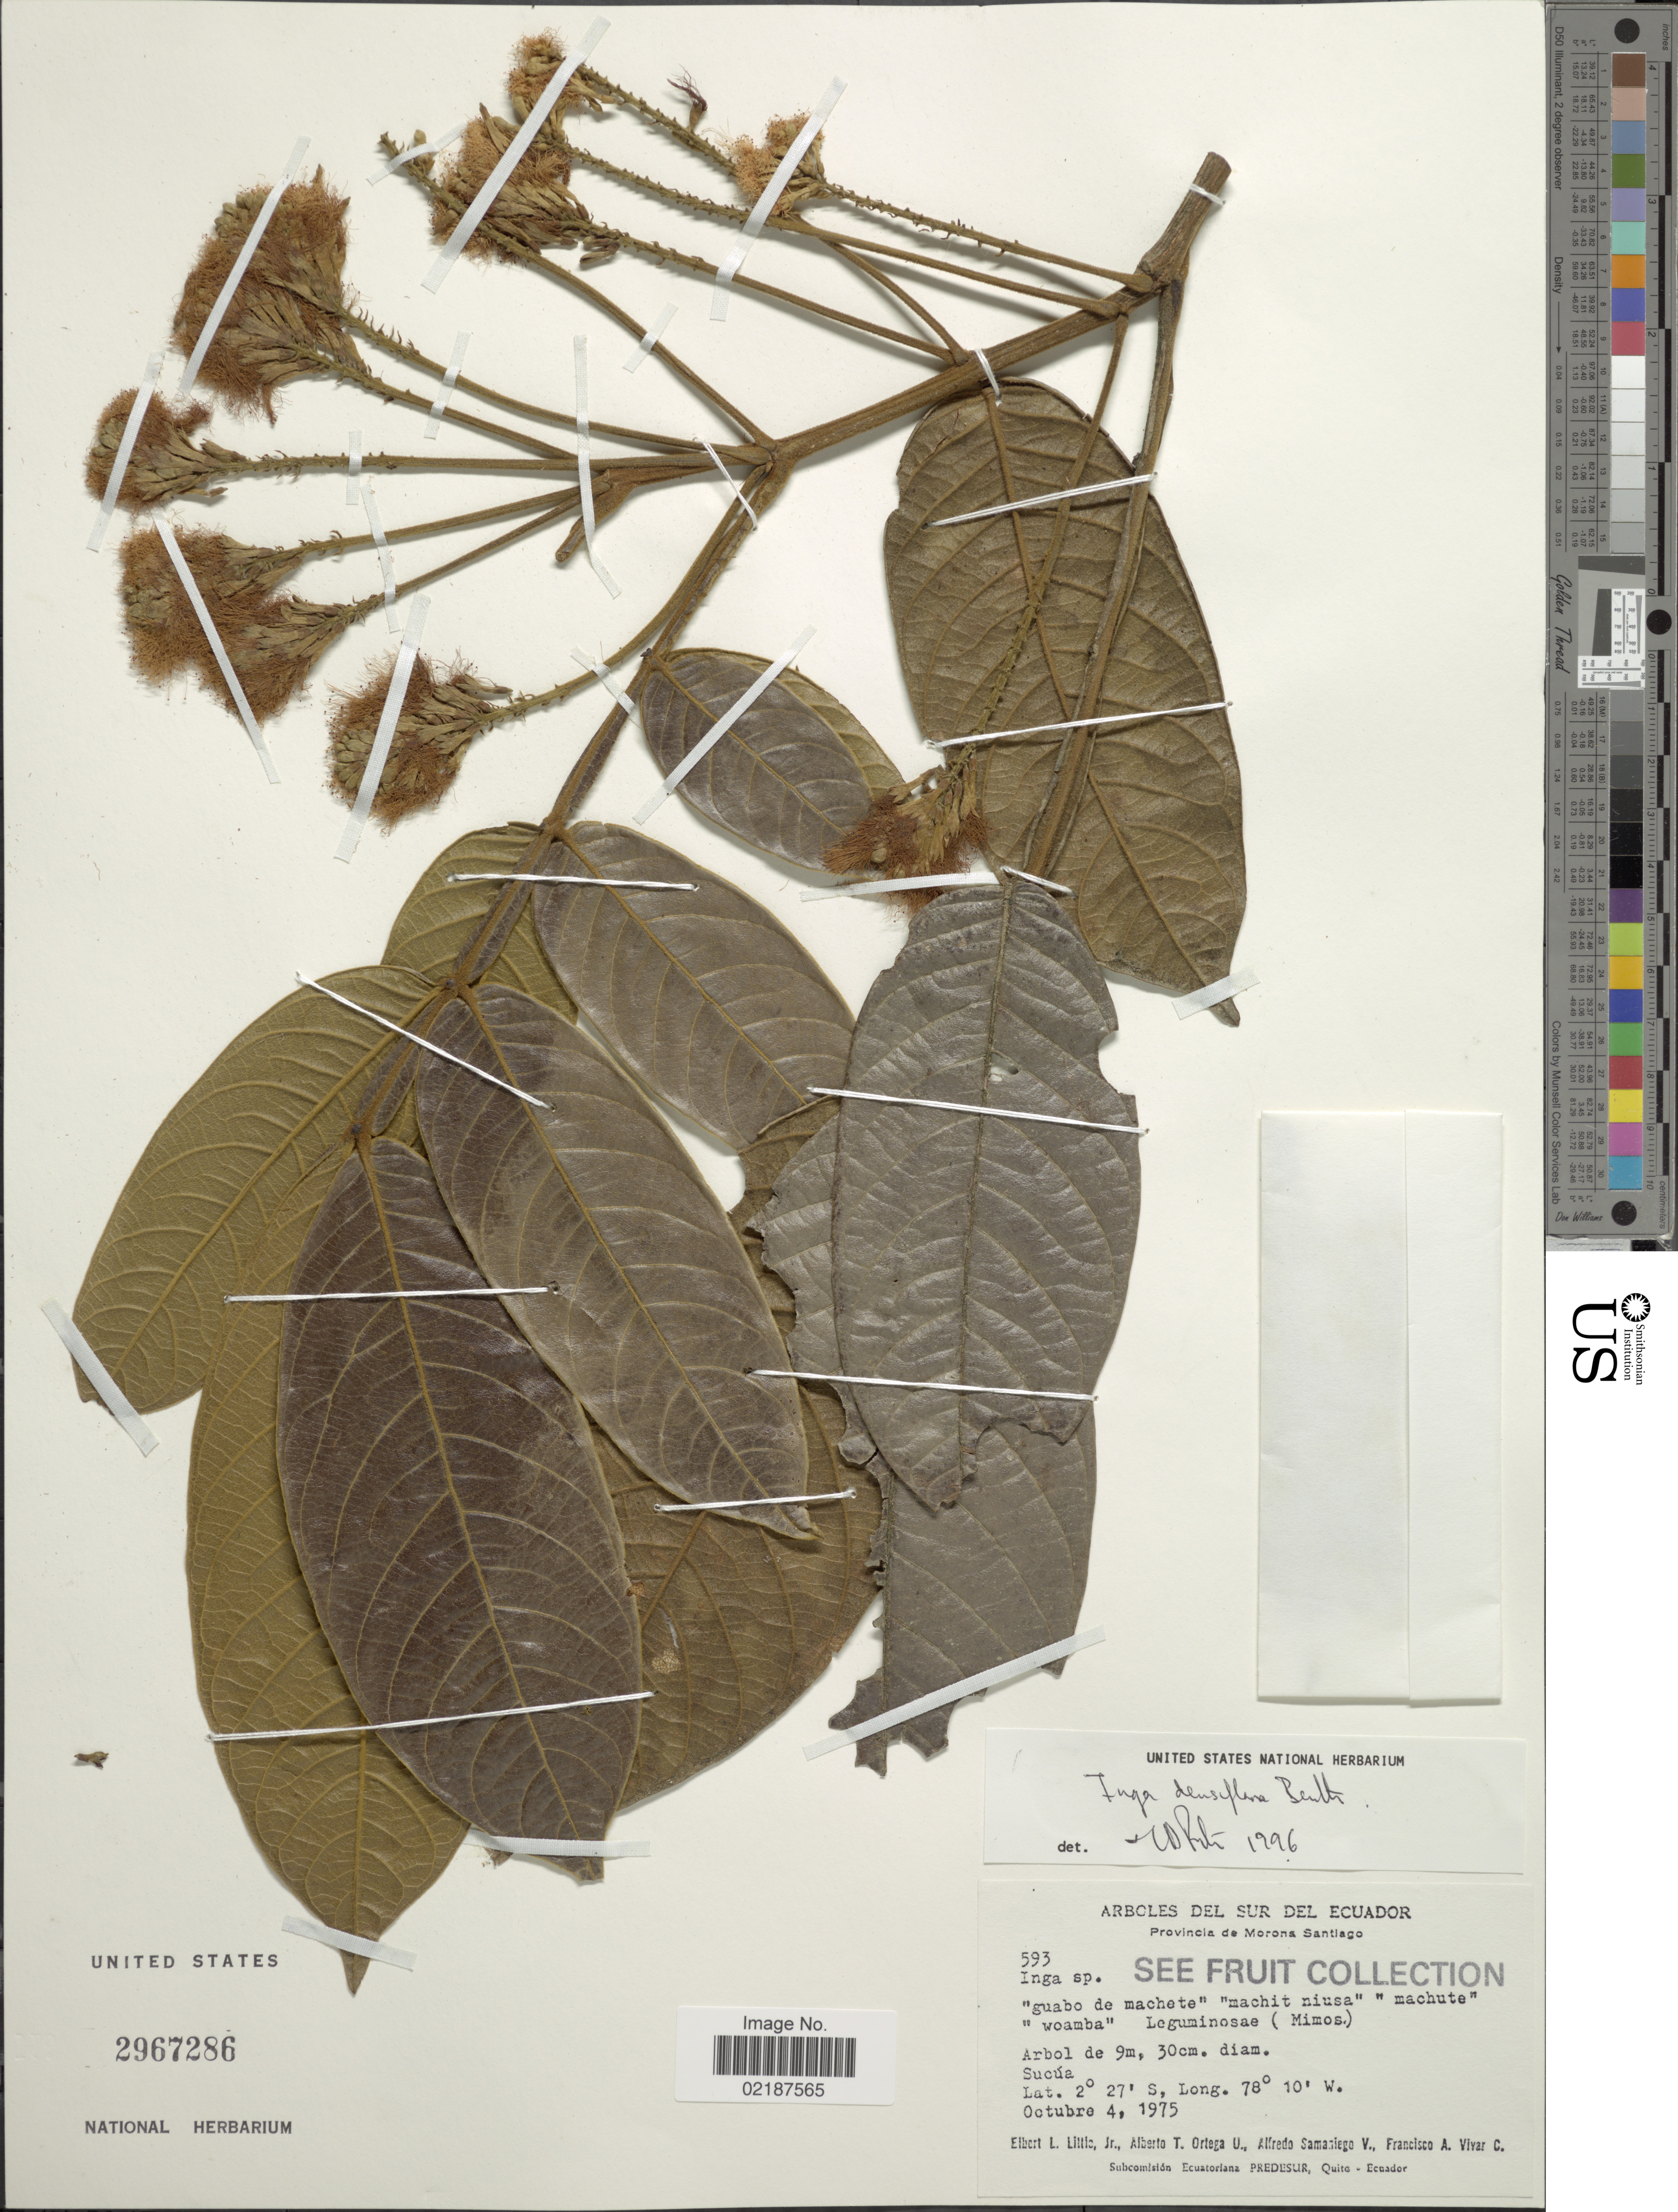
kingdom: Plantae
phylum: Tracheophyta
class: Magnoliopsida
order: Fabales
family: Fabaceae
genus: Inga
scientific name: Inga densiflora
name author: Benth.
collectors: E. L. Little, A. T. Ortega U., A. V. Samaniego & F. A. Vivar C.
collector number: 593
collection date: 1975-10-04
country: Ecuador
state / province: Morona-Santiago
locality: Sur del Ecuador, Provincia de Morona Santiago, Sucua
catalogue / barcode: US 2967286